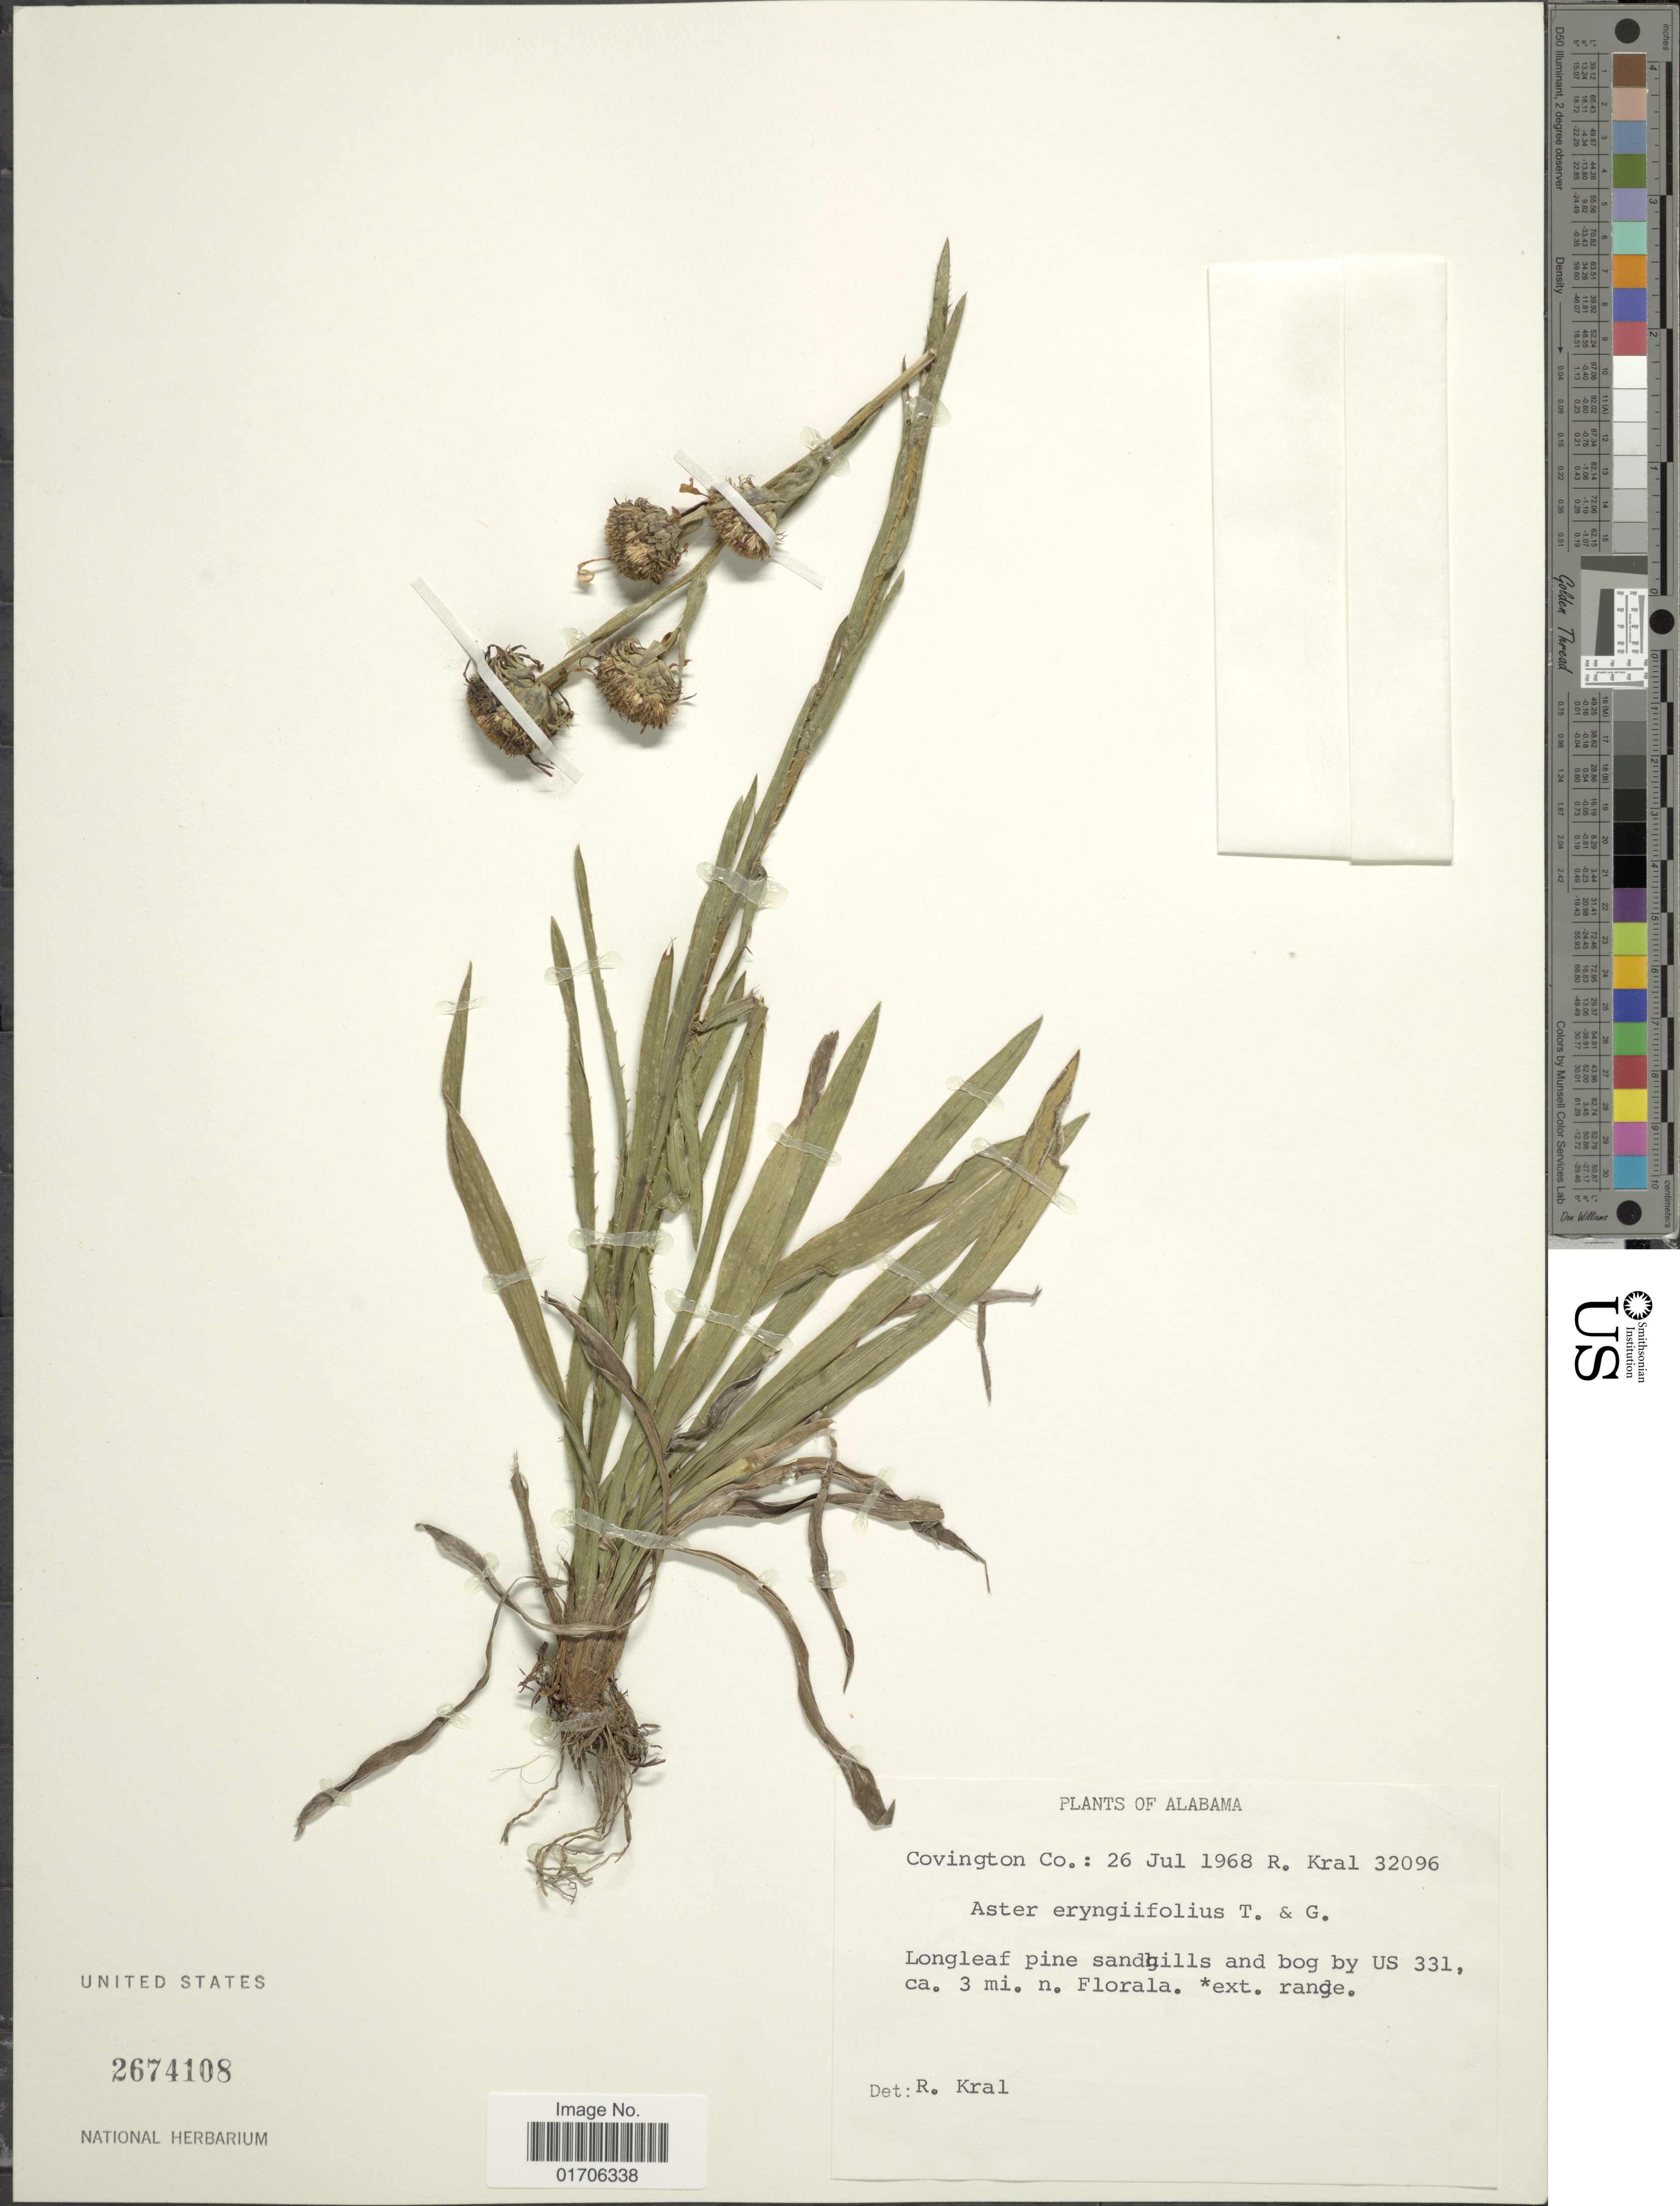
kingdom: Plantae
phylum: Tracheophyta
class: Magnoliopsida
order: Asterales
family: Asteraceae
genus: Eurybia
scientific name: Eurybia eryngiifolia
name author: (Torr. & A. Gray) G.L. Nesom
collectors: R. Kral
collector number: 32096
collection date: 1968-07-26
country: United States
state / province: Alabama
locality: Alabama. Covington Co. Longleaf pine sandhills and bog by US 331, ca. 3 mi. n. Florala.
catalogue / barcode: US 2674108